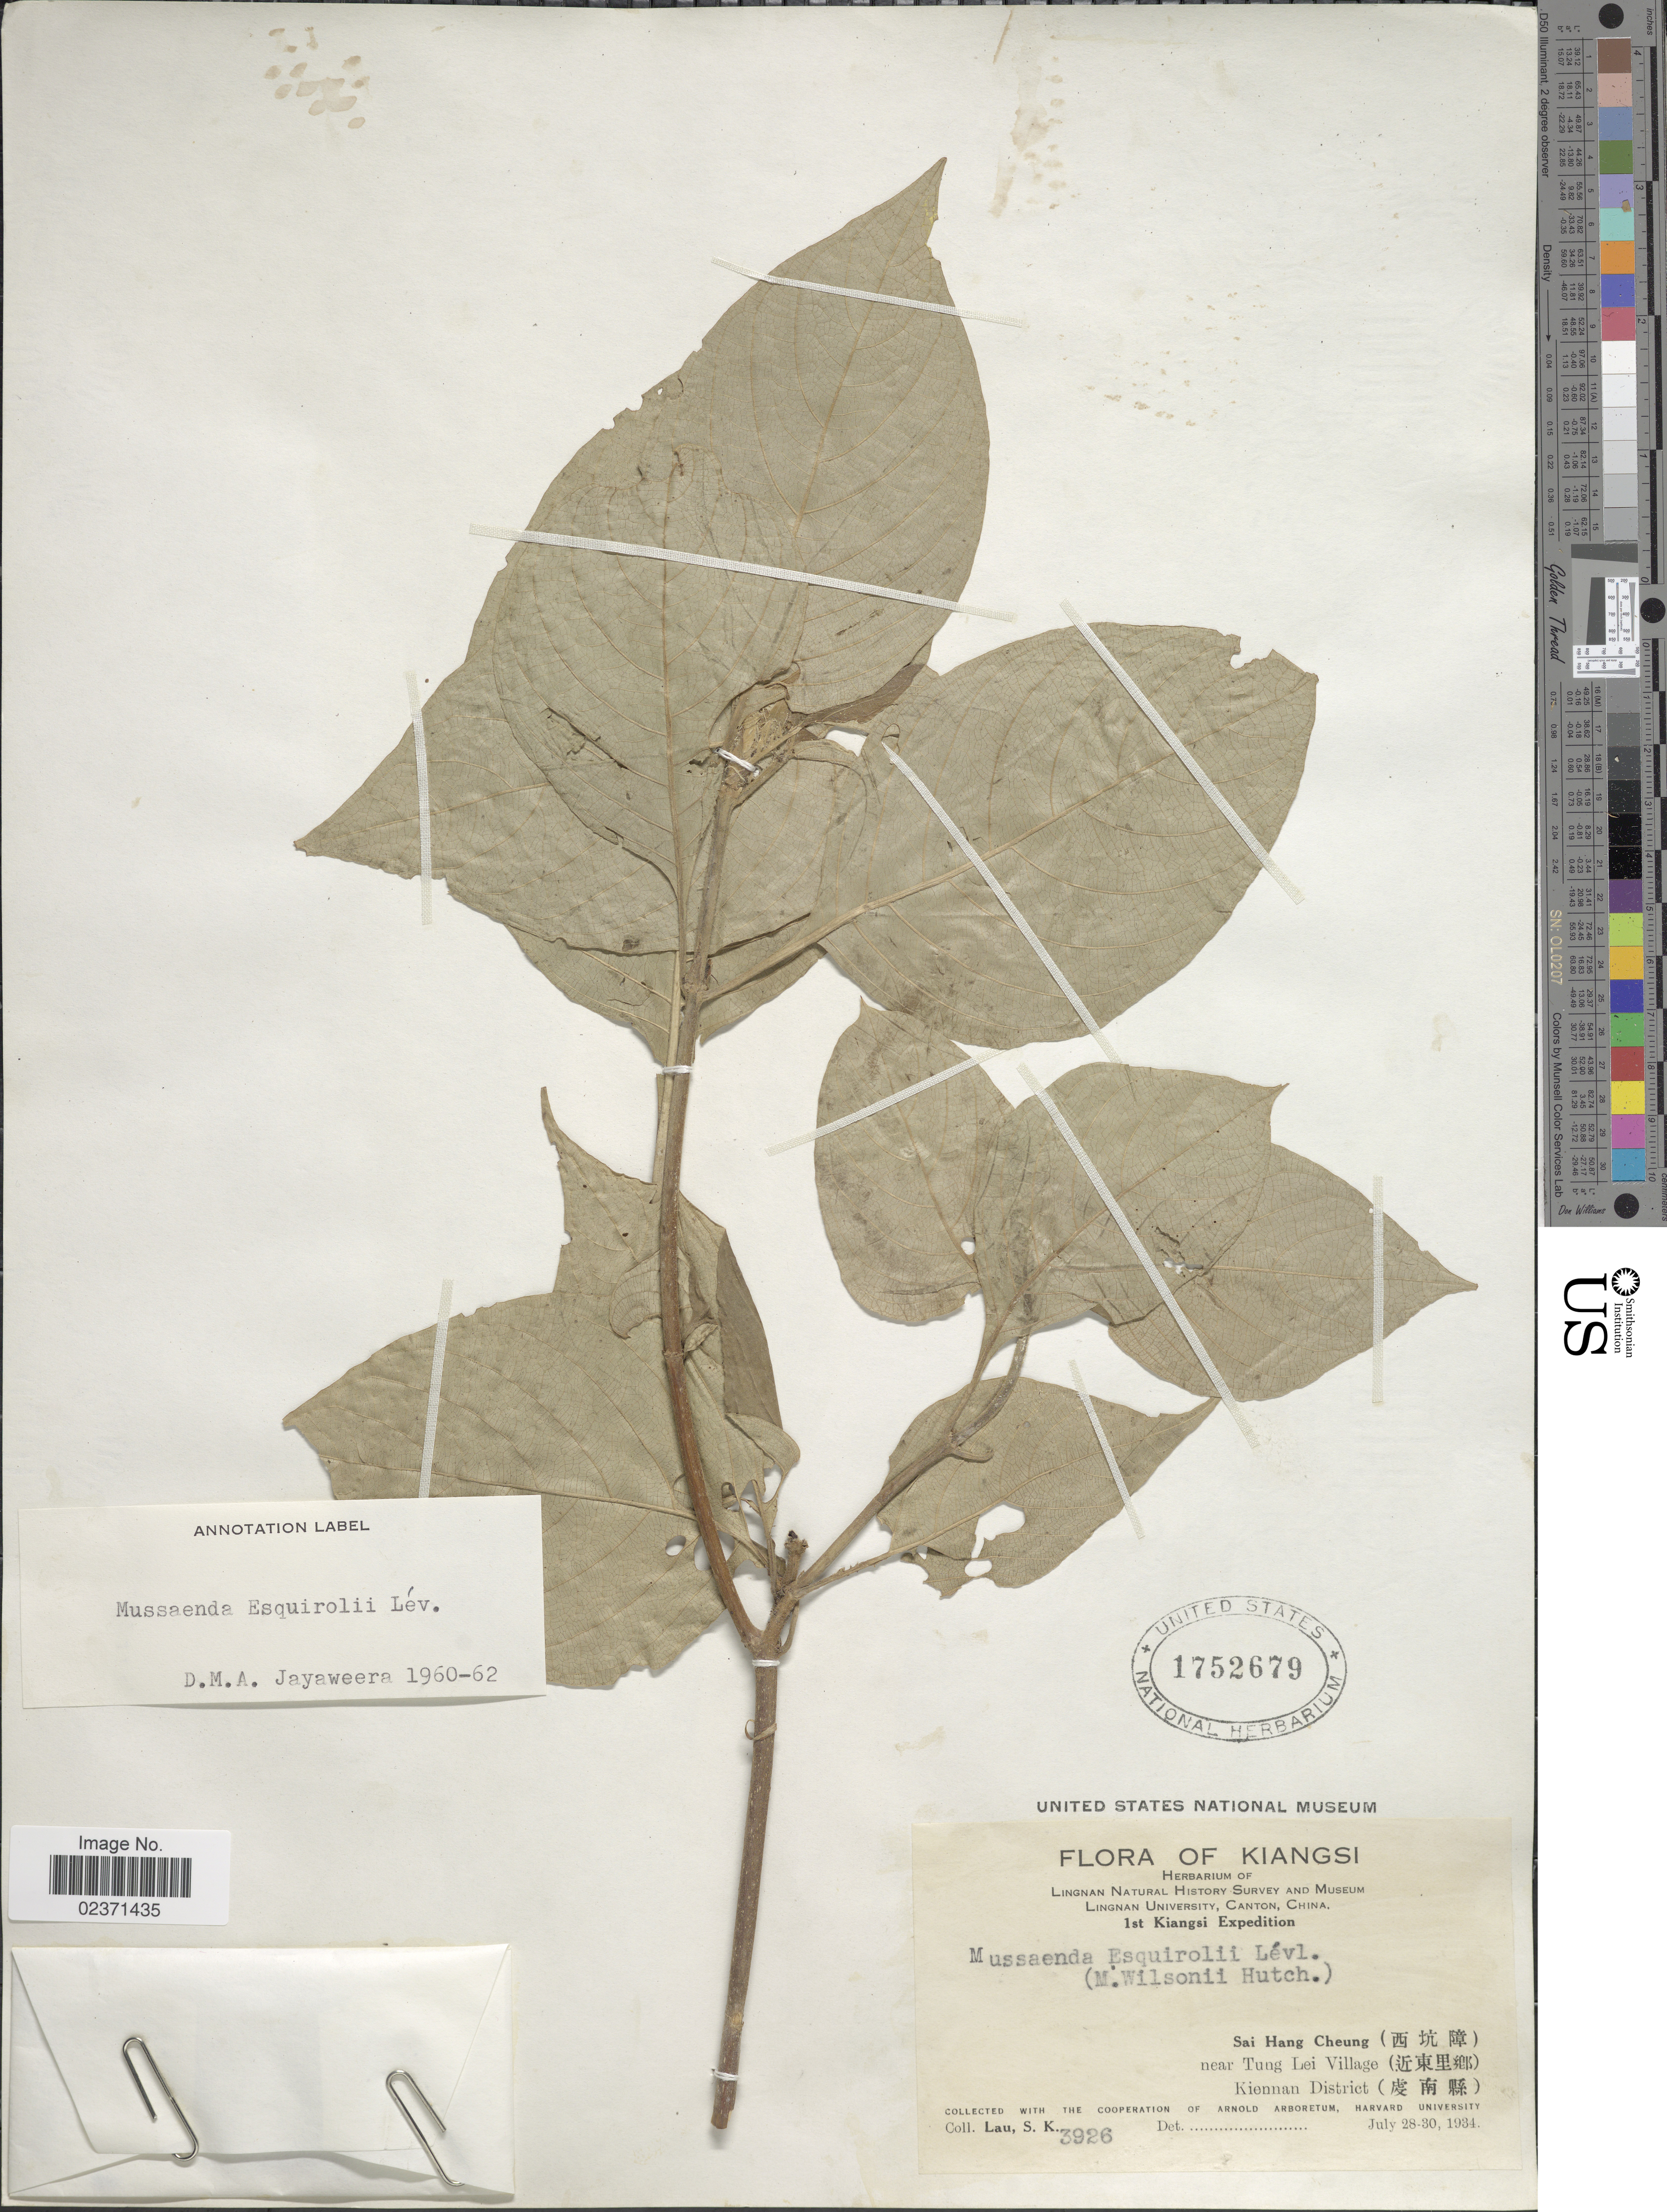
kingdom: Plantae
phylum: Tracheophyta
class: Magnoliopsida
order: Gentianales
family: Rubiaceae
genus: Mussaenda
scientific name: Mussaenda esquirolii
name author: H. Lév.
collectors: S. K. Lau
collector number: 3926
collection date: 1934-07-28/1934-07-30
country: China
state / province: Jiangxi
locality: Kiangsi. Sai Hang Cheung near Tung Lei Village Kiennan District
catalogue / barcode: US 1752679